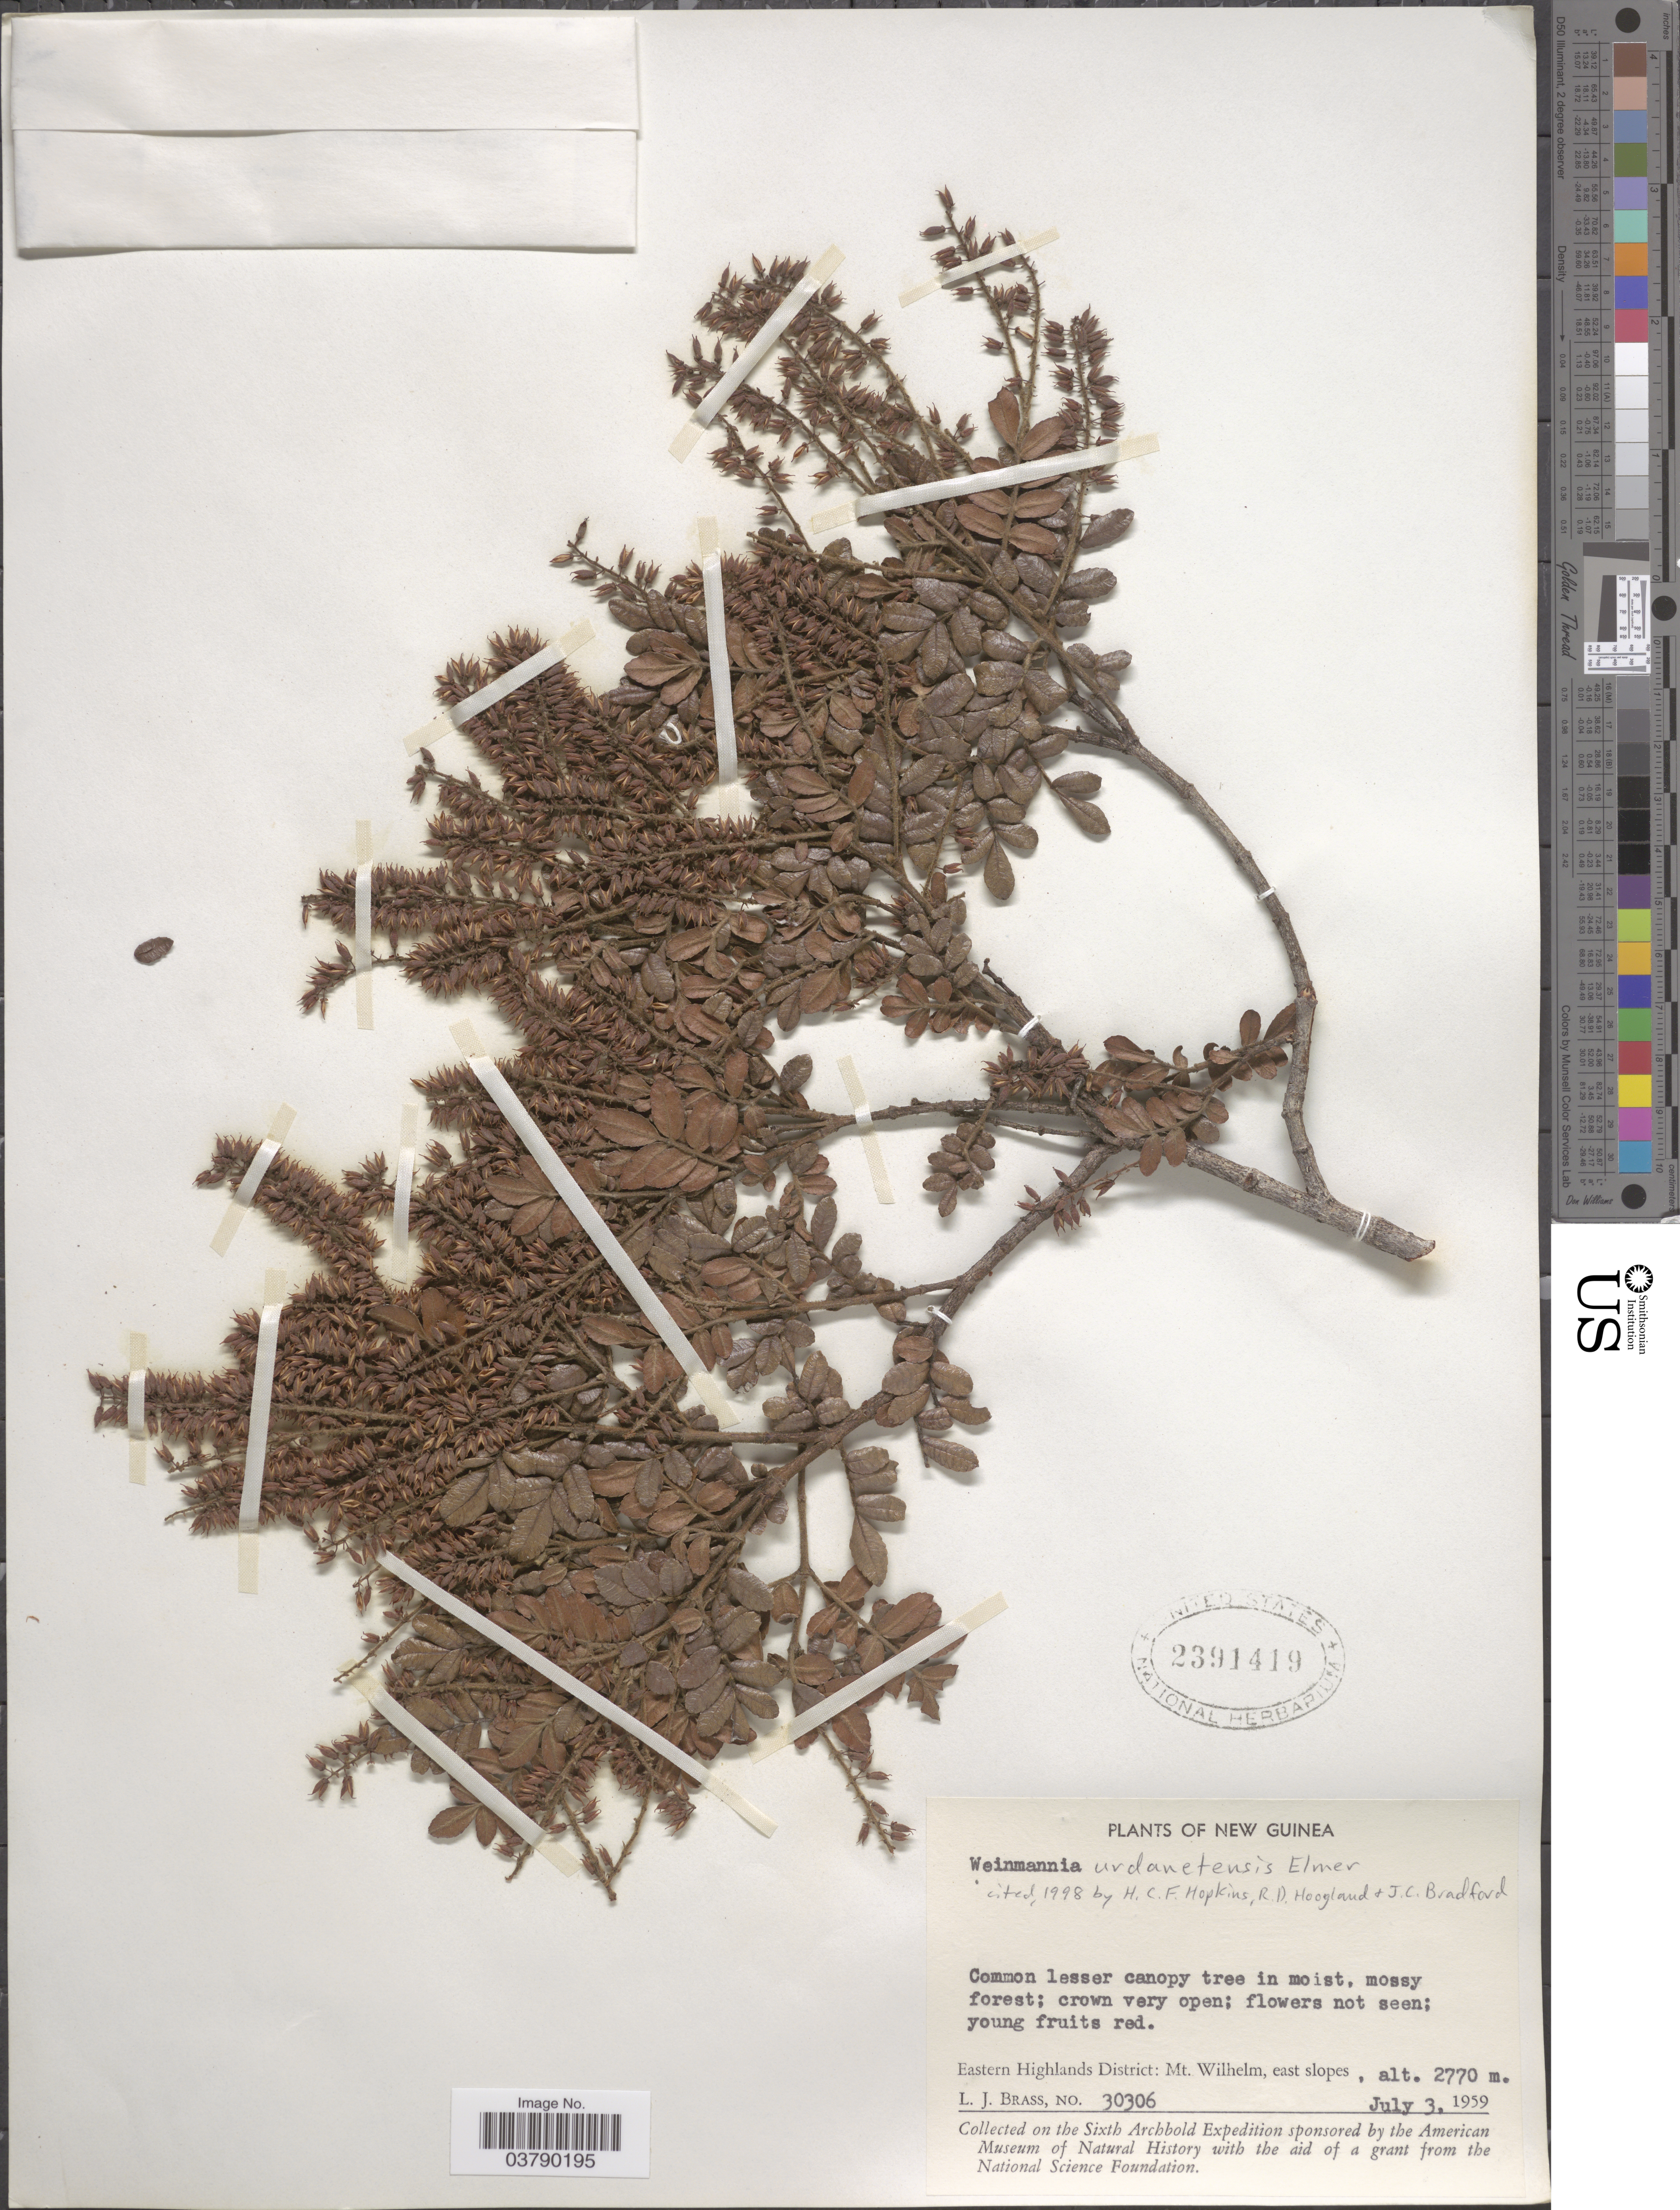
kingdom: Plantae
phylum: Tracheophyta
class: Magnoliopsida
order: Oxalidales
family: Cunoniaceae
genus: Pterophylla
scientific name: Pterophylla urdanetensis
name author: (Elmer) Pillon & H.C. Hopkins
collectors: L. J. Brass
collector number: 30306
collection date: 1959-07-03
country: Papua New Guinea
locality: New Guinea. Eastern Highlands District: Mt. Wilhelm, east slopes.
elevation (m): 2770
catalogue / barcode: US 2391419